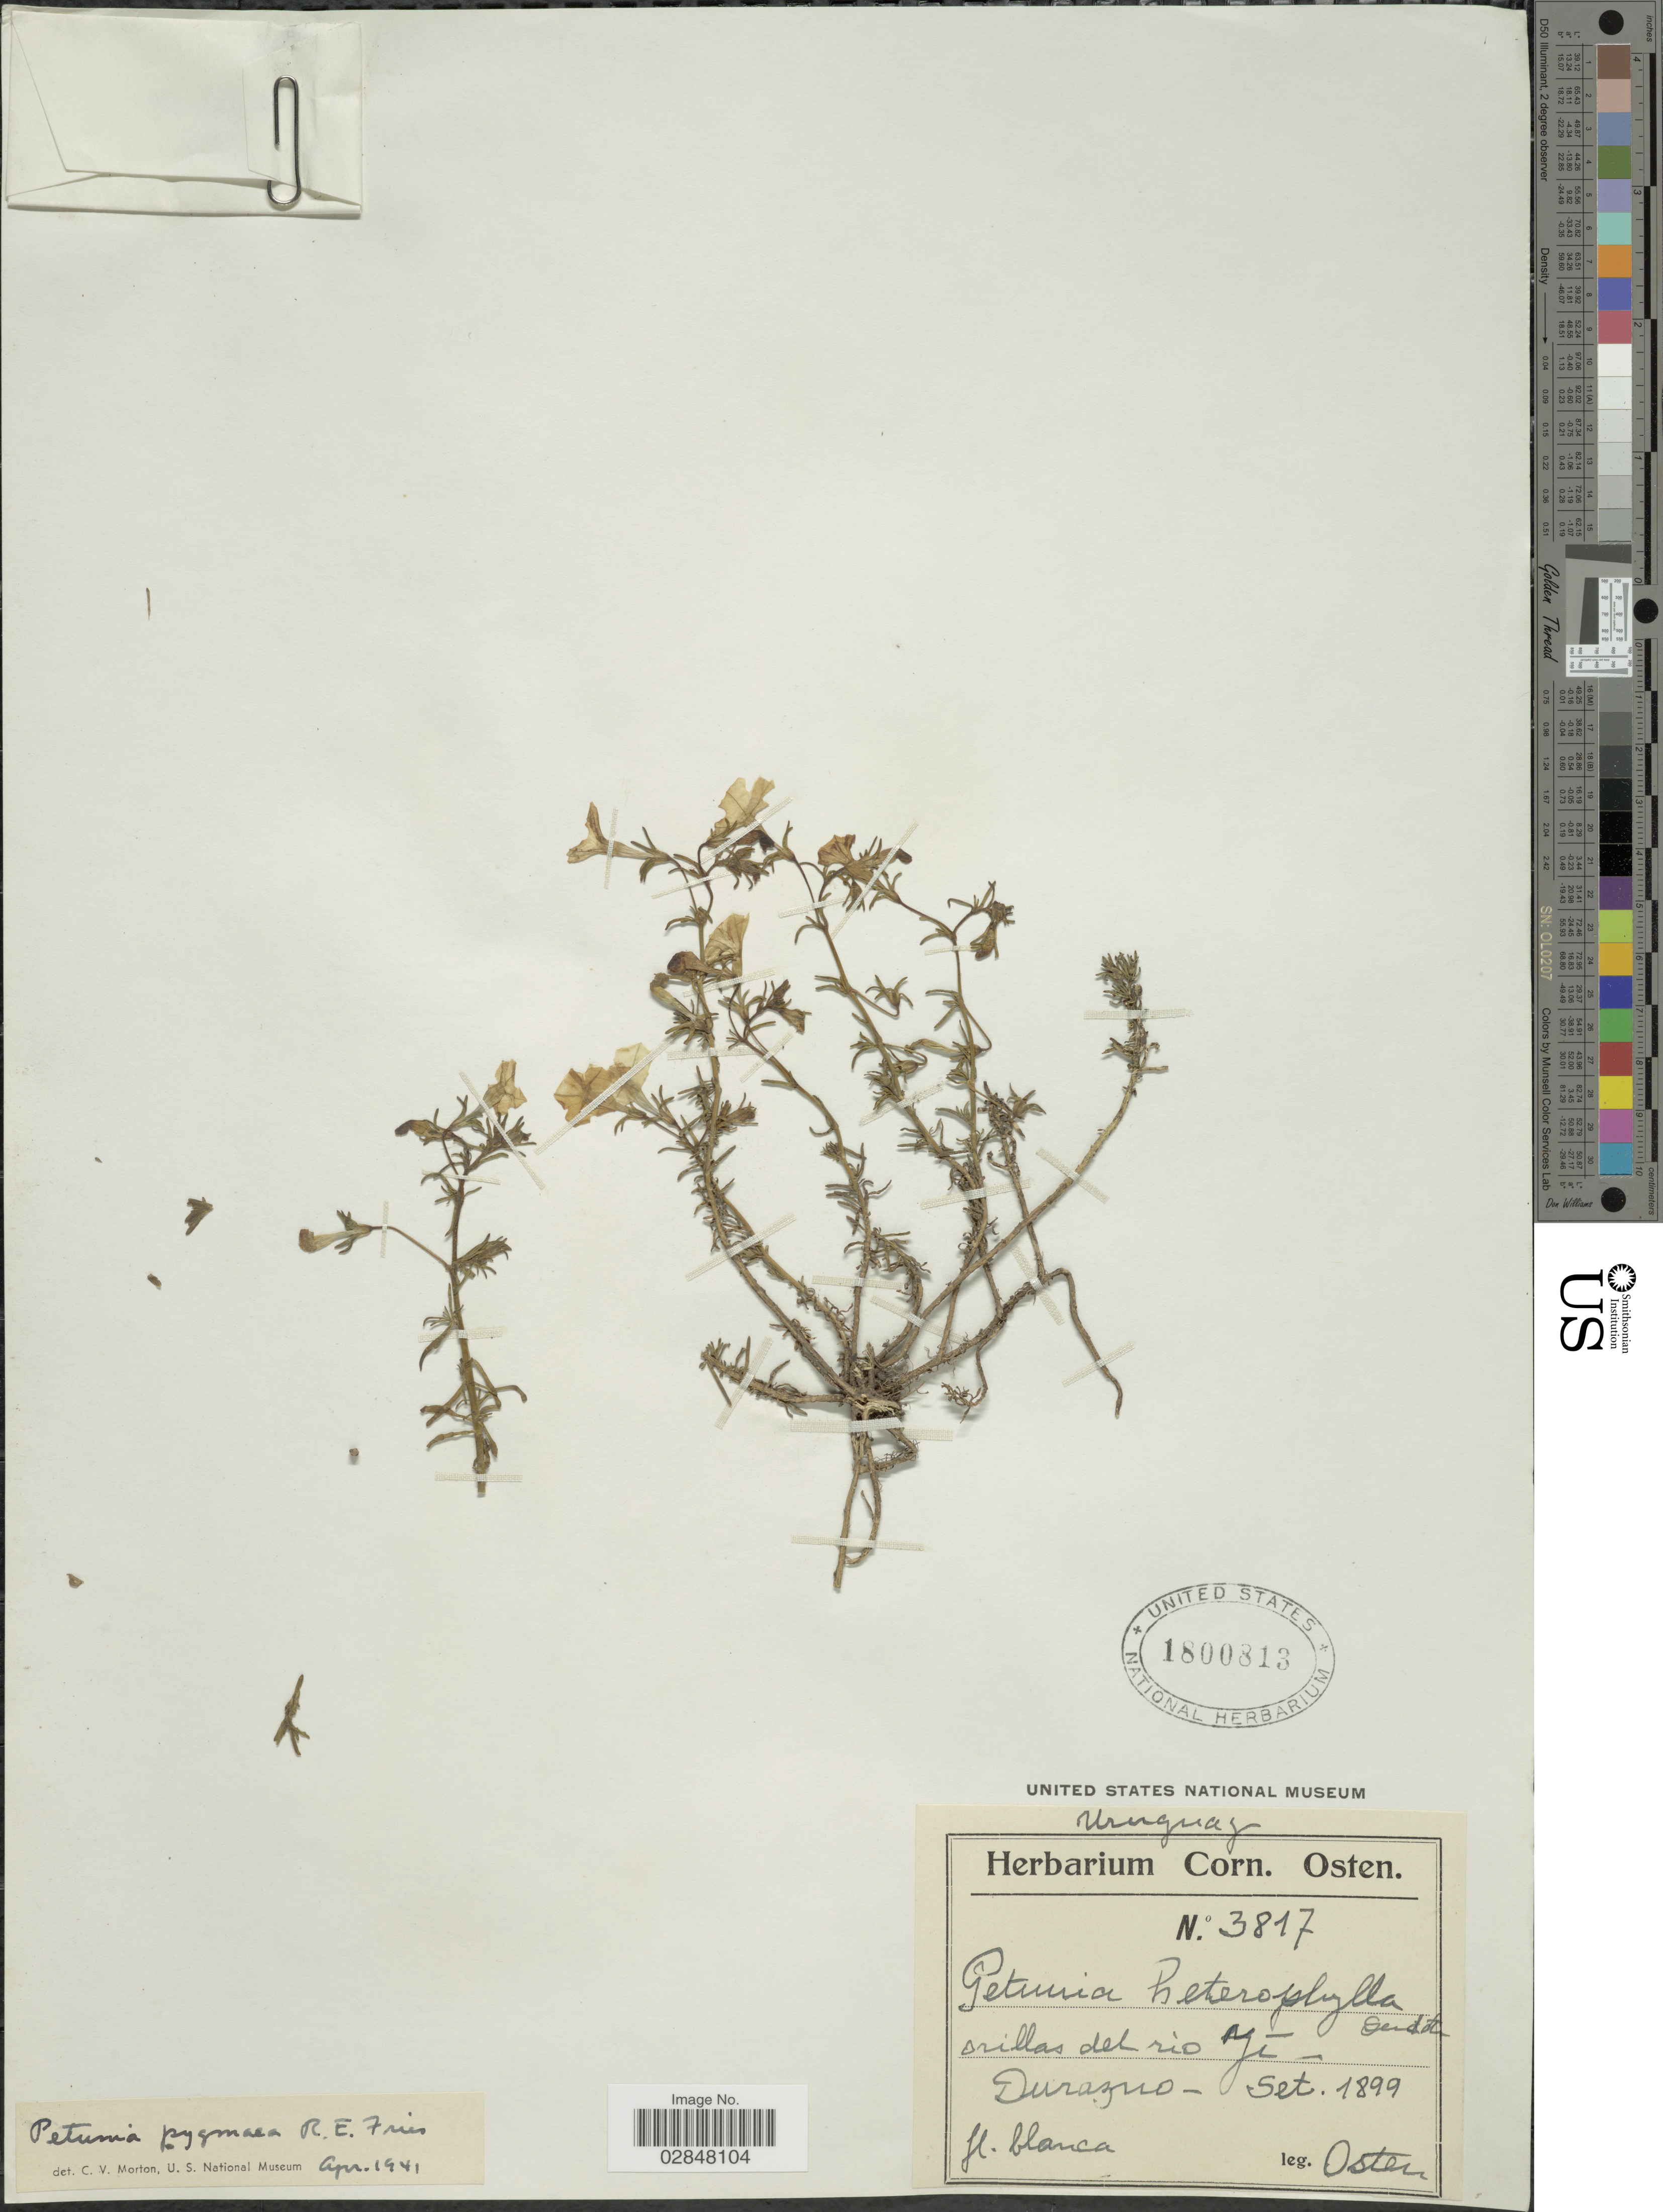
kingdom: Plantae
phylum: Tracheophyta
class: Magnoliopsida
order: Solanales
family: Solanaceae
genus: Petunia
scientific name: Petunia pygmaea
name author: R.E. Fr.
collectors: C. Osten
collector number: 3817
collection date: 1899-09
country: Uruguay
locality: Orillas del rio Yi, Durazno.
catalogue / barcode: US 1800813